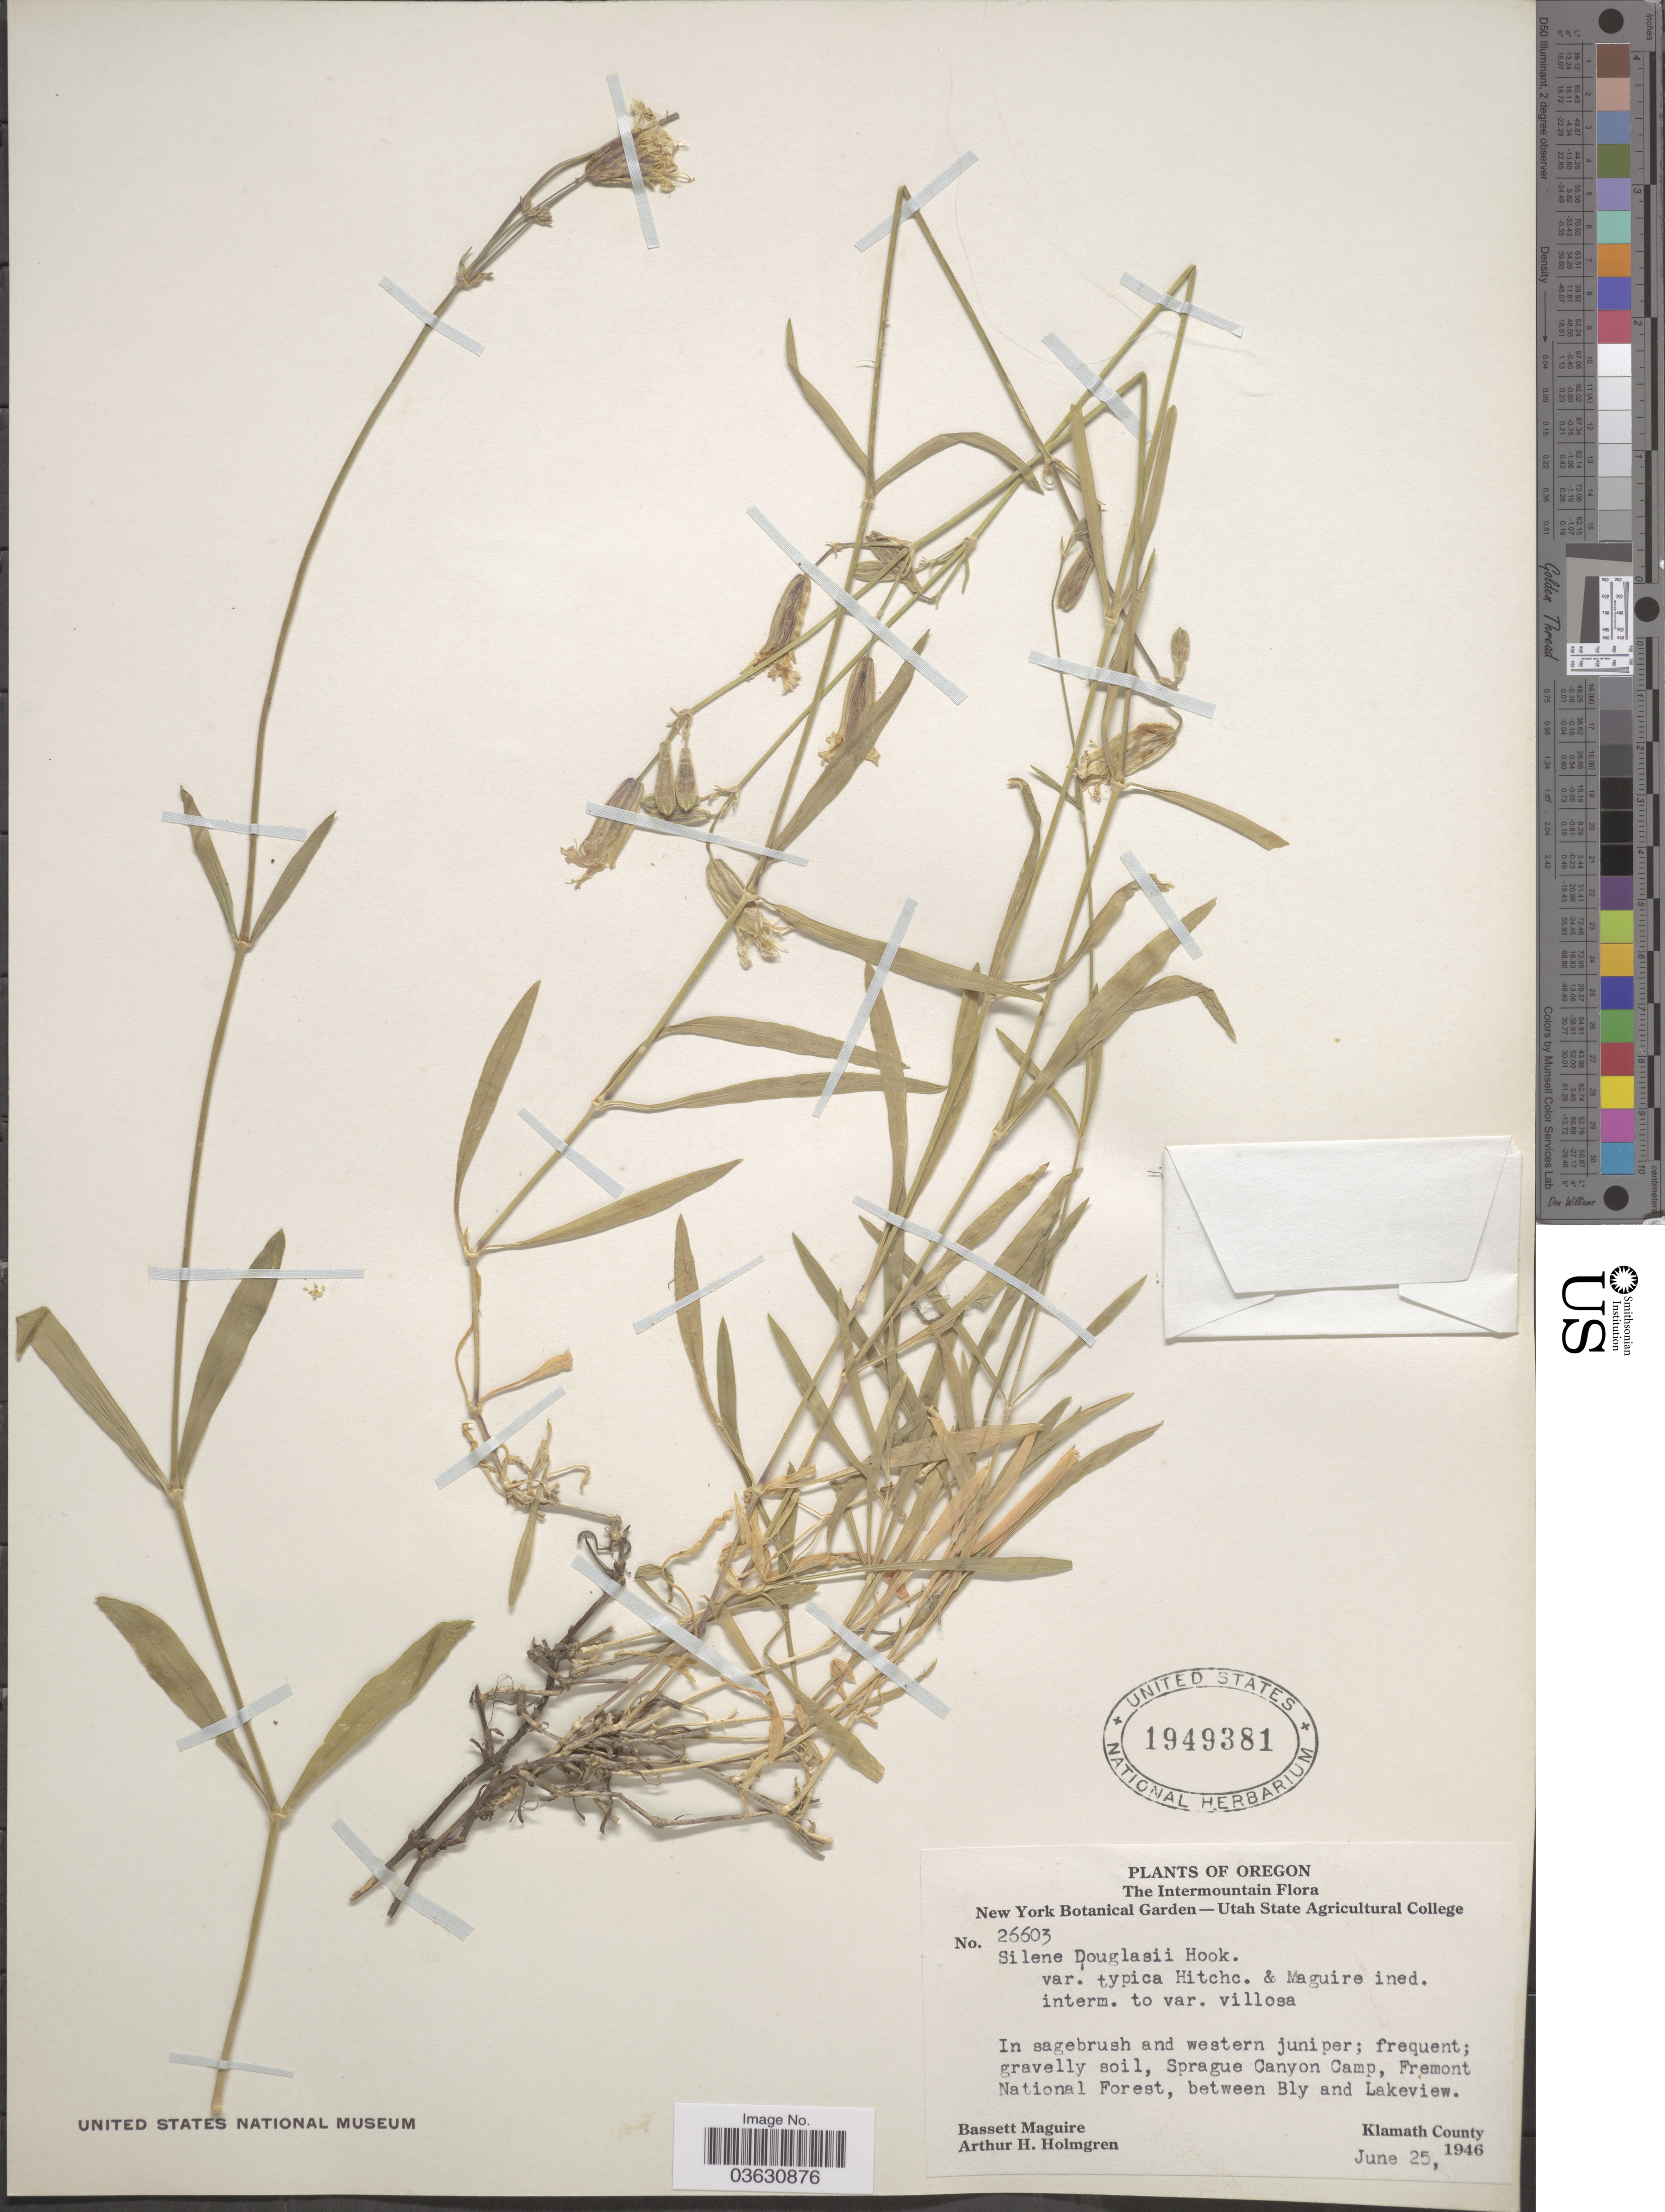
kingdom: Plantae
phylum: Tracheophyta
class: Magnoliopsida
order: Caryophyllales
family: Caryophyllaceae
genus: Silene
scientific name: Silene douglasii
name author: Hook.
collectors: B. Maguire & A. H. Holmgren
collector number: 26603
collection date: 1946-06-25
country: United States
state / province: Oregon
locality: The Intermountain. Sprague Canyon Camp, Fremont National Forest, between Bly and Lakeview. Klamath County.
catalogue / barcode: US 1949381